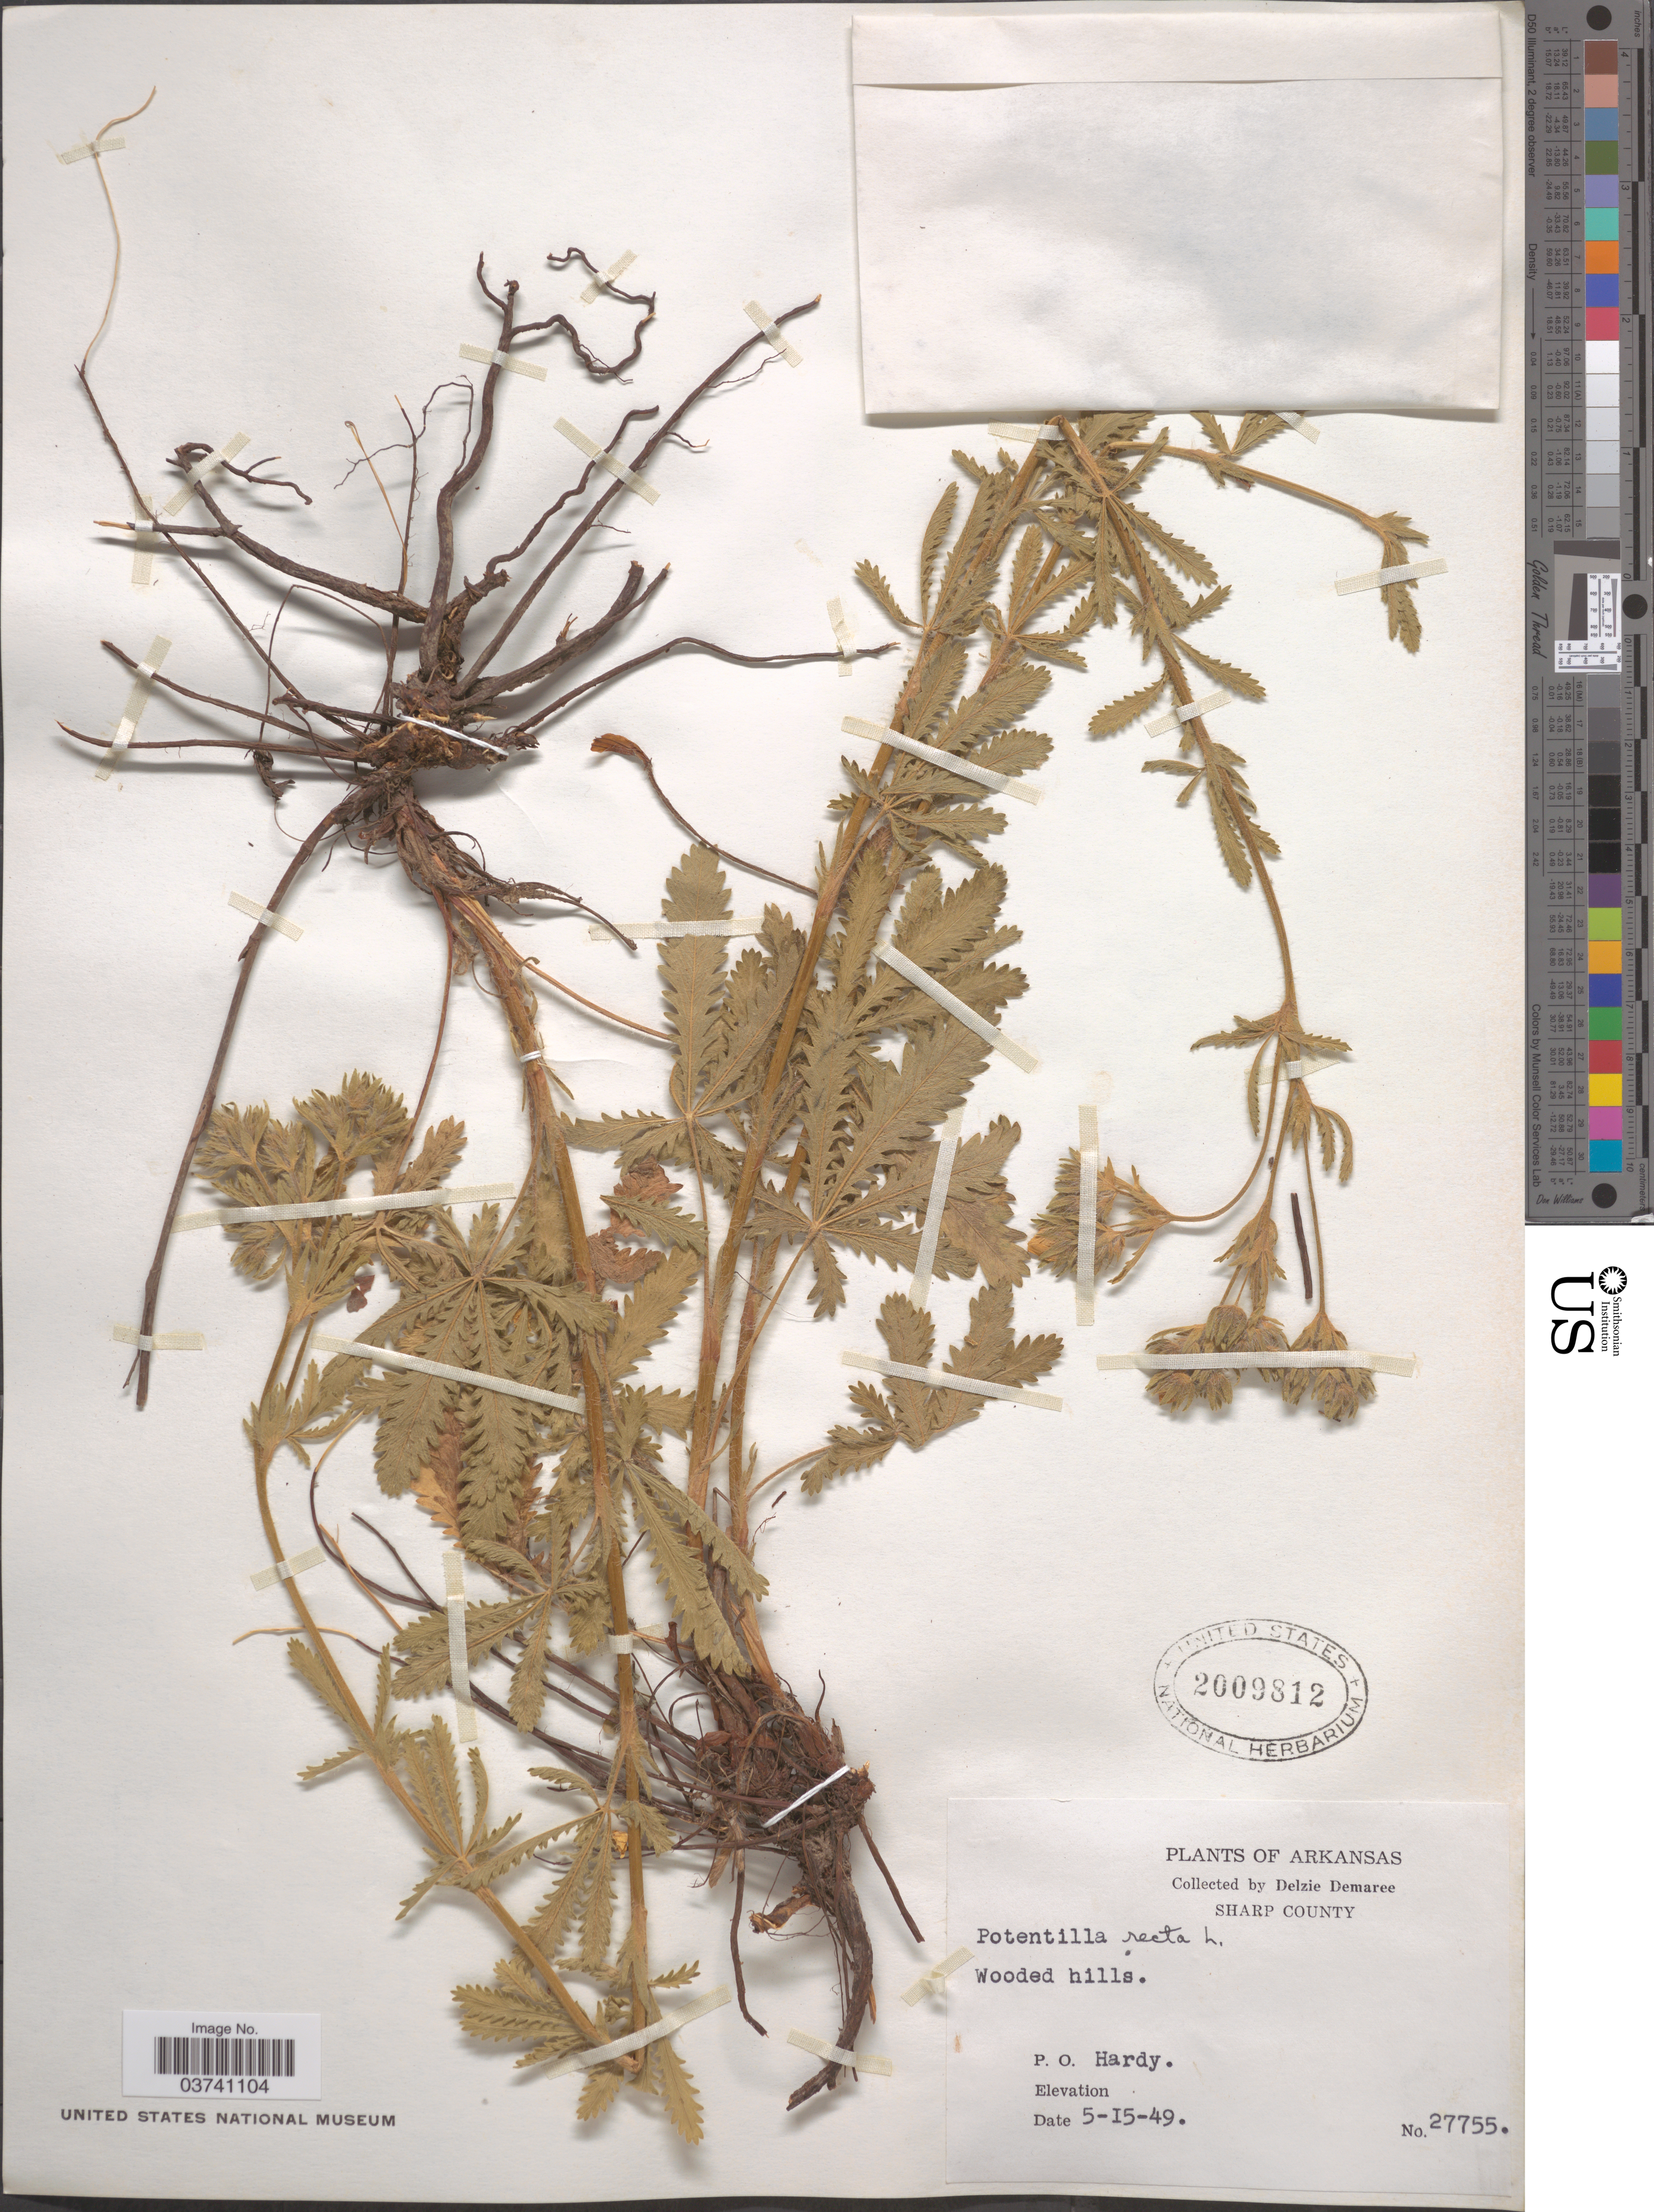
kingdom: Plantae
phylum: Tracheophyta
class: Magnoliopsida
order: Rosales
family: Rosaceae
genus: Potentilla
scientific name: Potentilla recta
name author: L.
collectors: D. Demaree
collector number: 27755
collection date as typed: Transcribed d/m/y: 15/5/49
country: United States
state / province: Arkansas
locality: Sharp County. P. O. Hardy.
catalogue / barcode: US 2009812